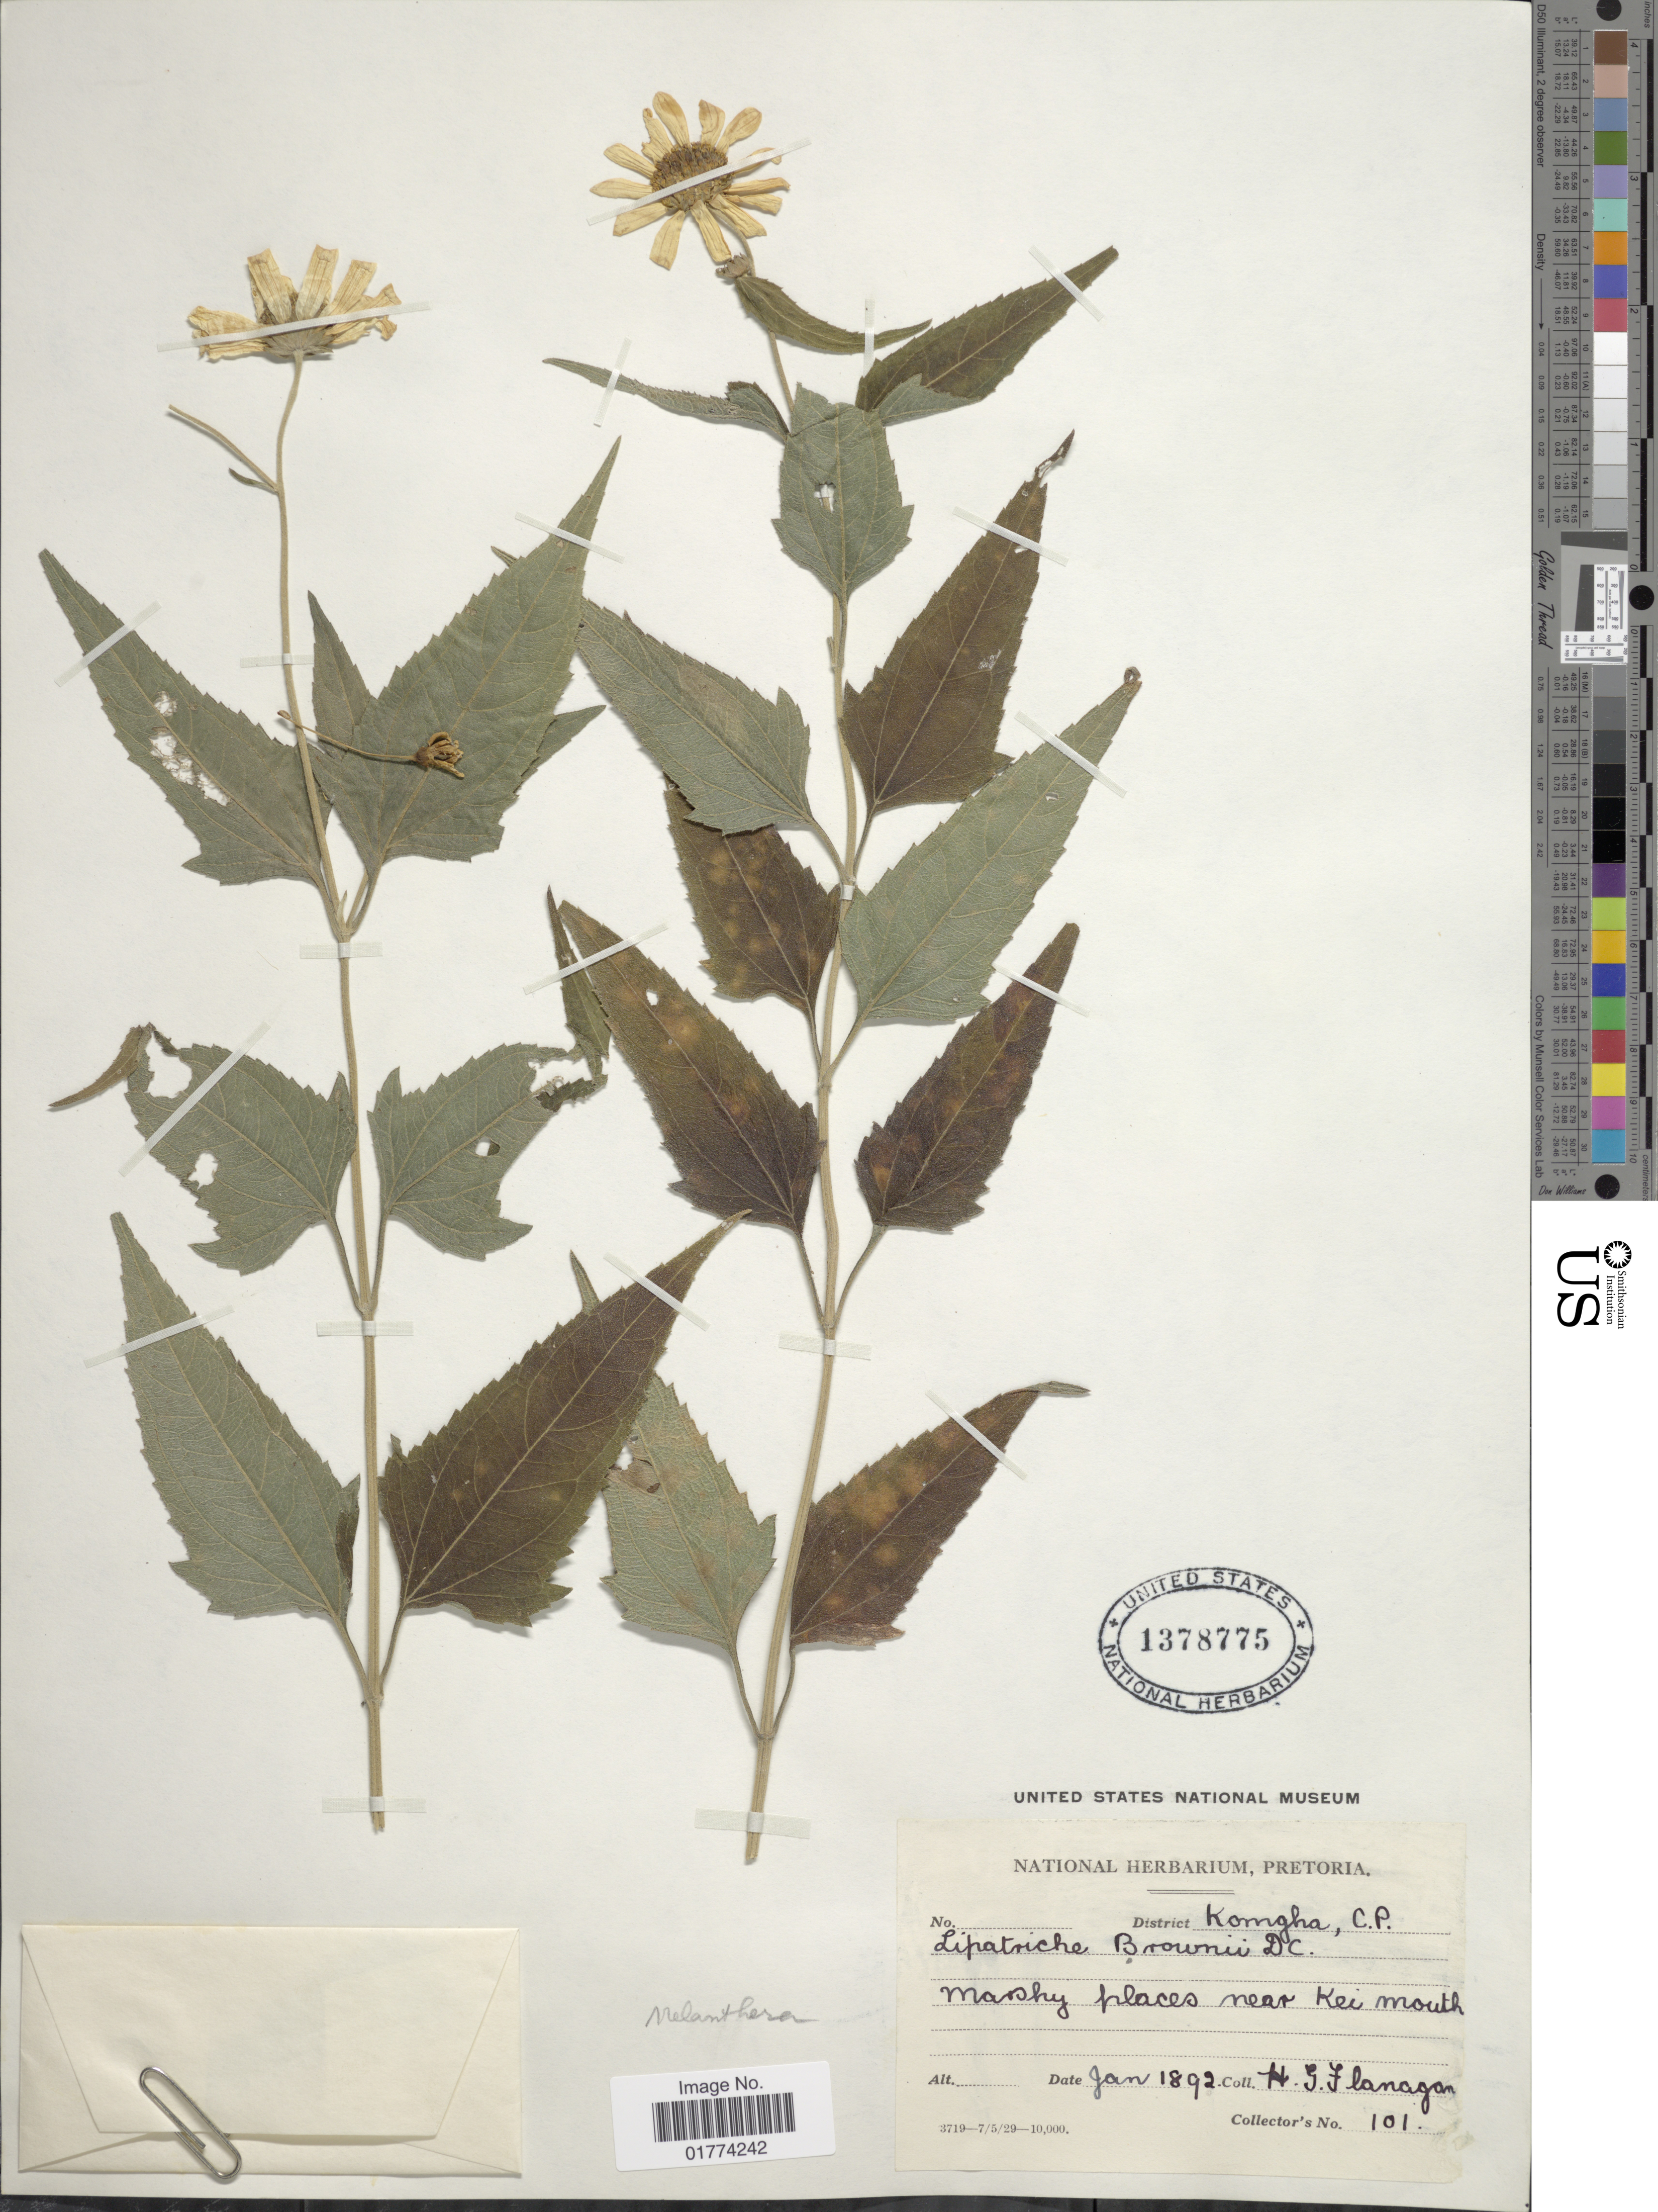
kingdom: Plantae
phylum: Tracheophyta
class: Magnoliopsida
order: Asterales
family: Asteraceae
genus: Melanthera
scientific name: Melanthera scandens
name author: (Schumach. & Thonn.) Brenan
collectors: H. Flanagan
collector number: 101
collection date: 1892-01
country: South Africa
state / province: Eastern Cape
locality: District Komgha near Kei Mouth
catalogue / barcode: US 1378775